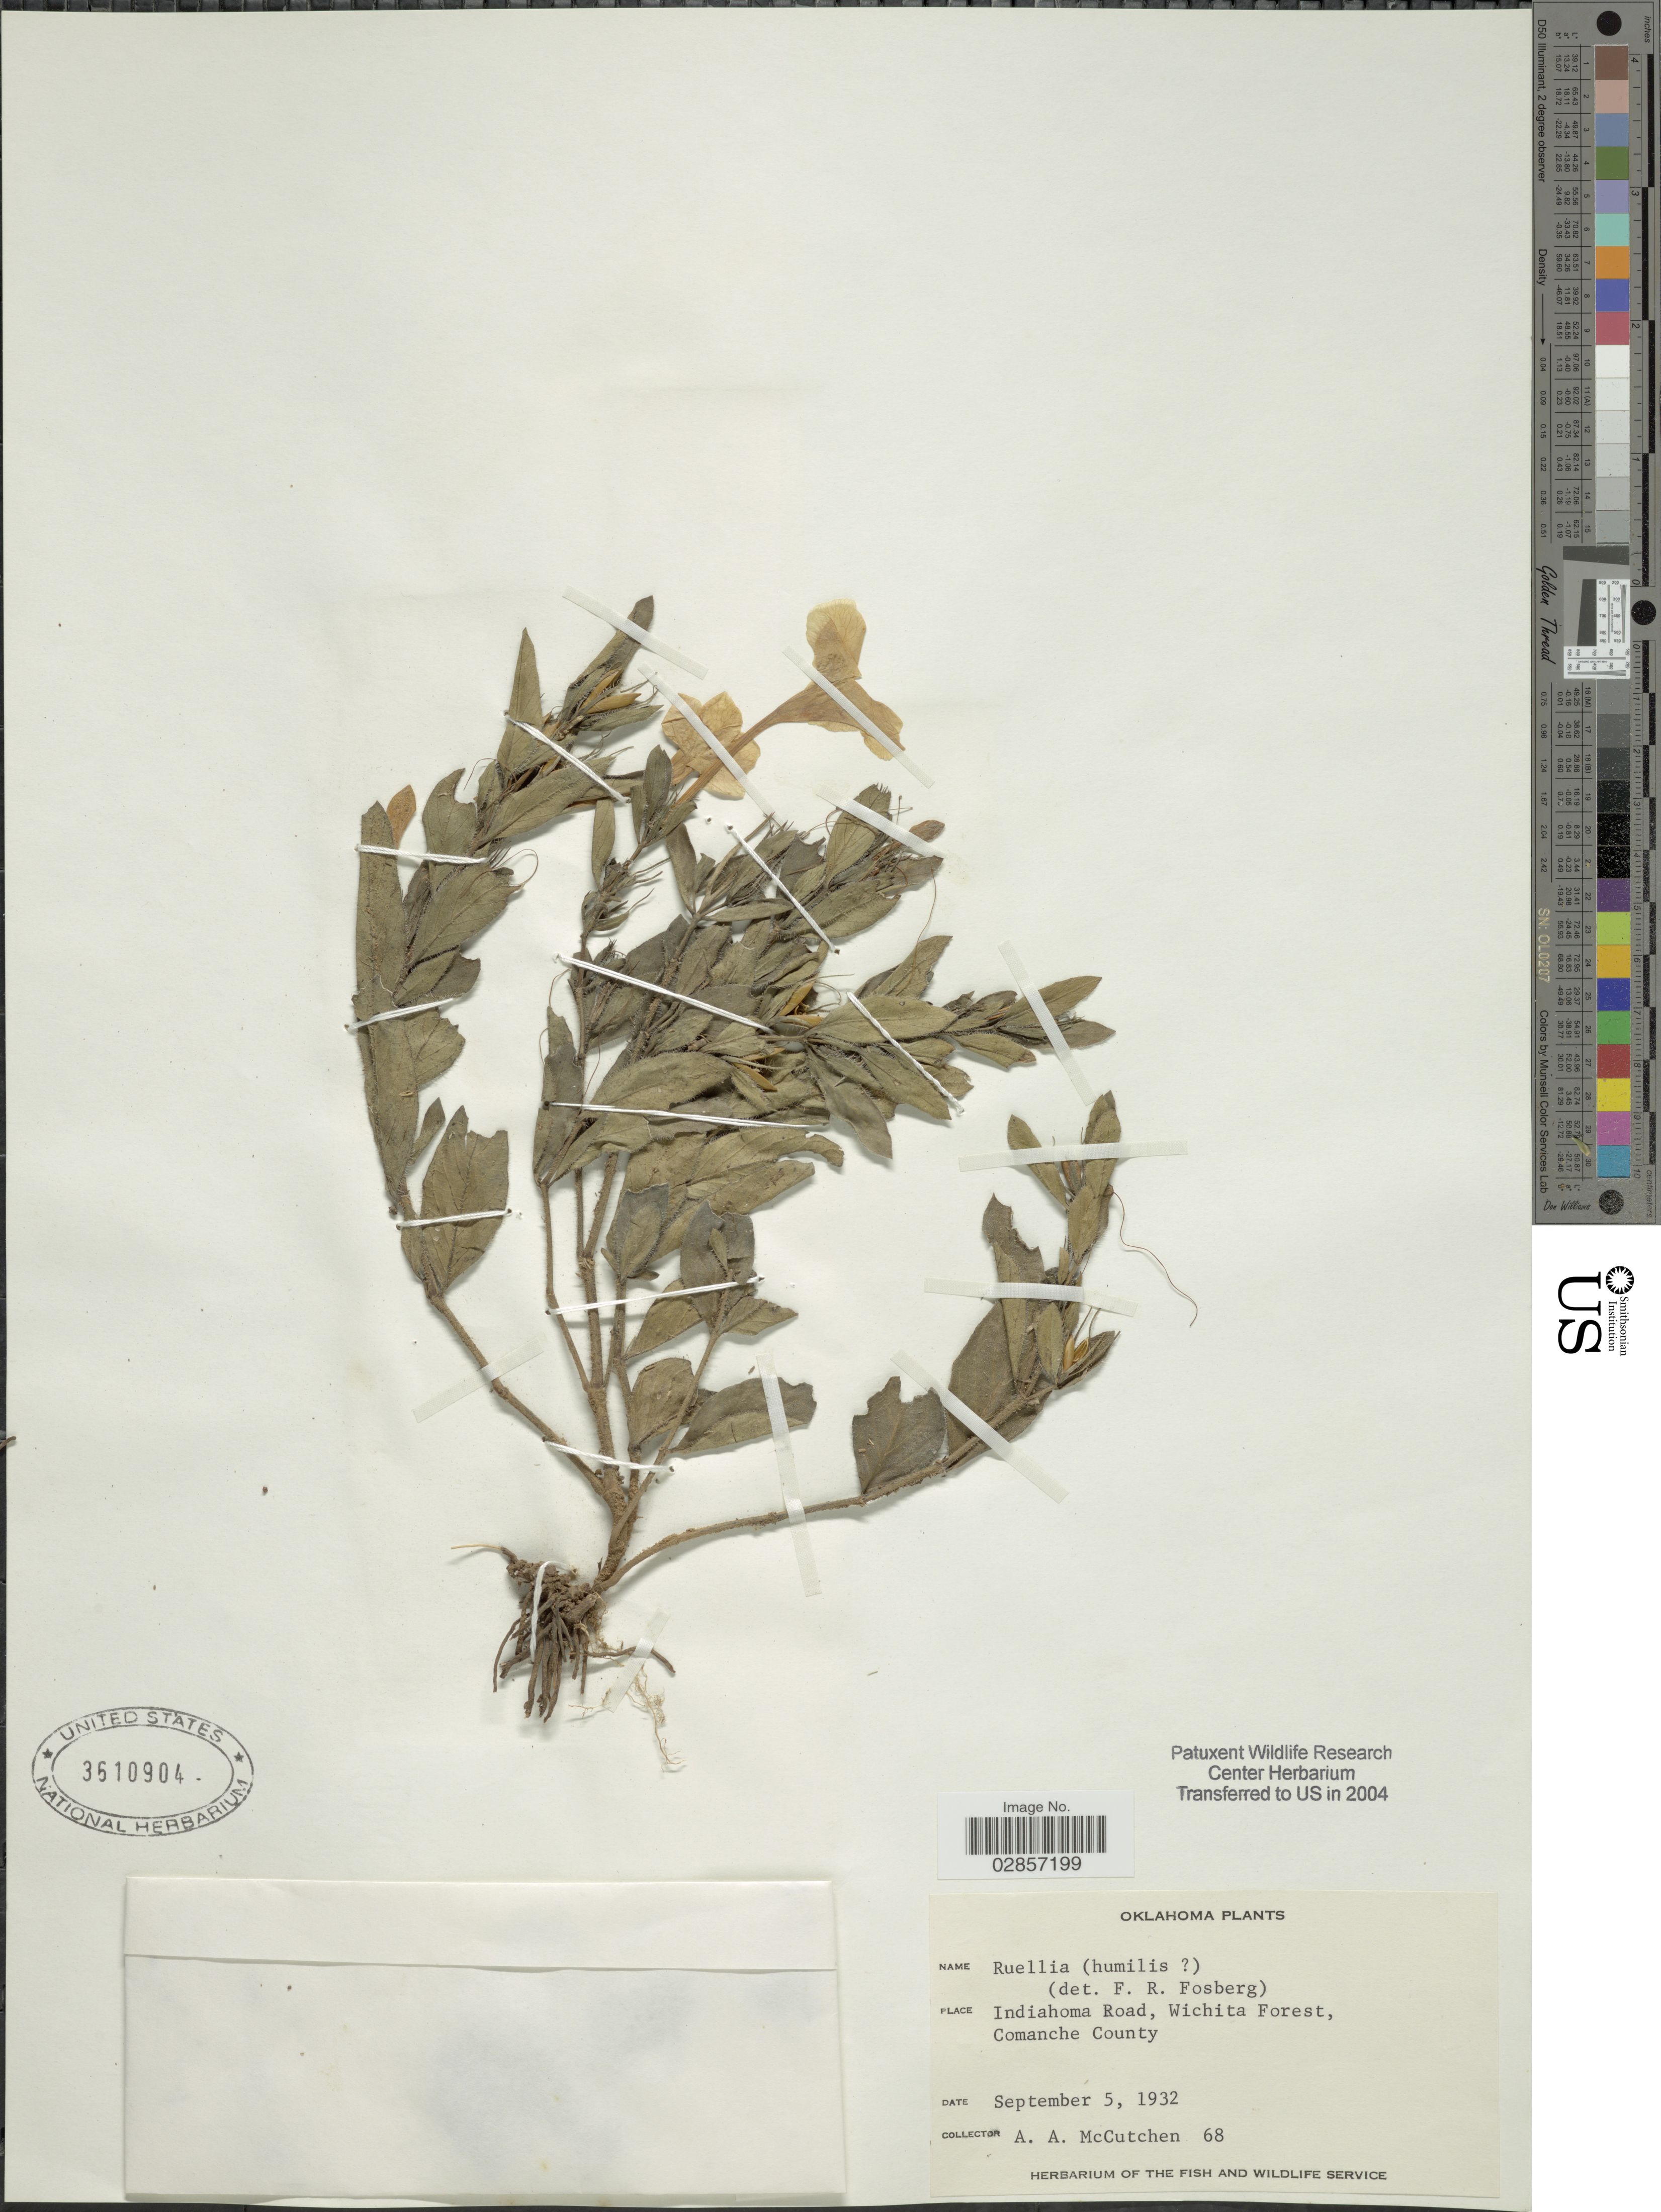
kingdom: Plantae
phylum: Tracheophyta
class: Magnoliopsida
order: Lamiales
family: Acanthaceae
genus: Ruellia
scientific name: Ruellia humilis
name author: Nutt.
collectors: A. McCutchen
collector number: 68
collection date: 1932-09-05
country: United States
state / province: Oklahoma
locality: Indiahoma Road, Wichita Forest, Comanche County.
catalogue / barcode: US 3610904